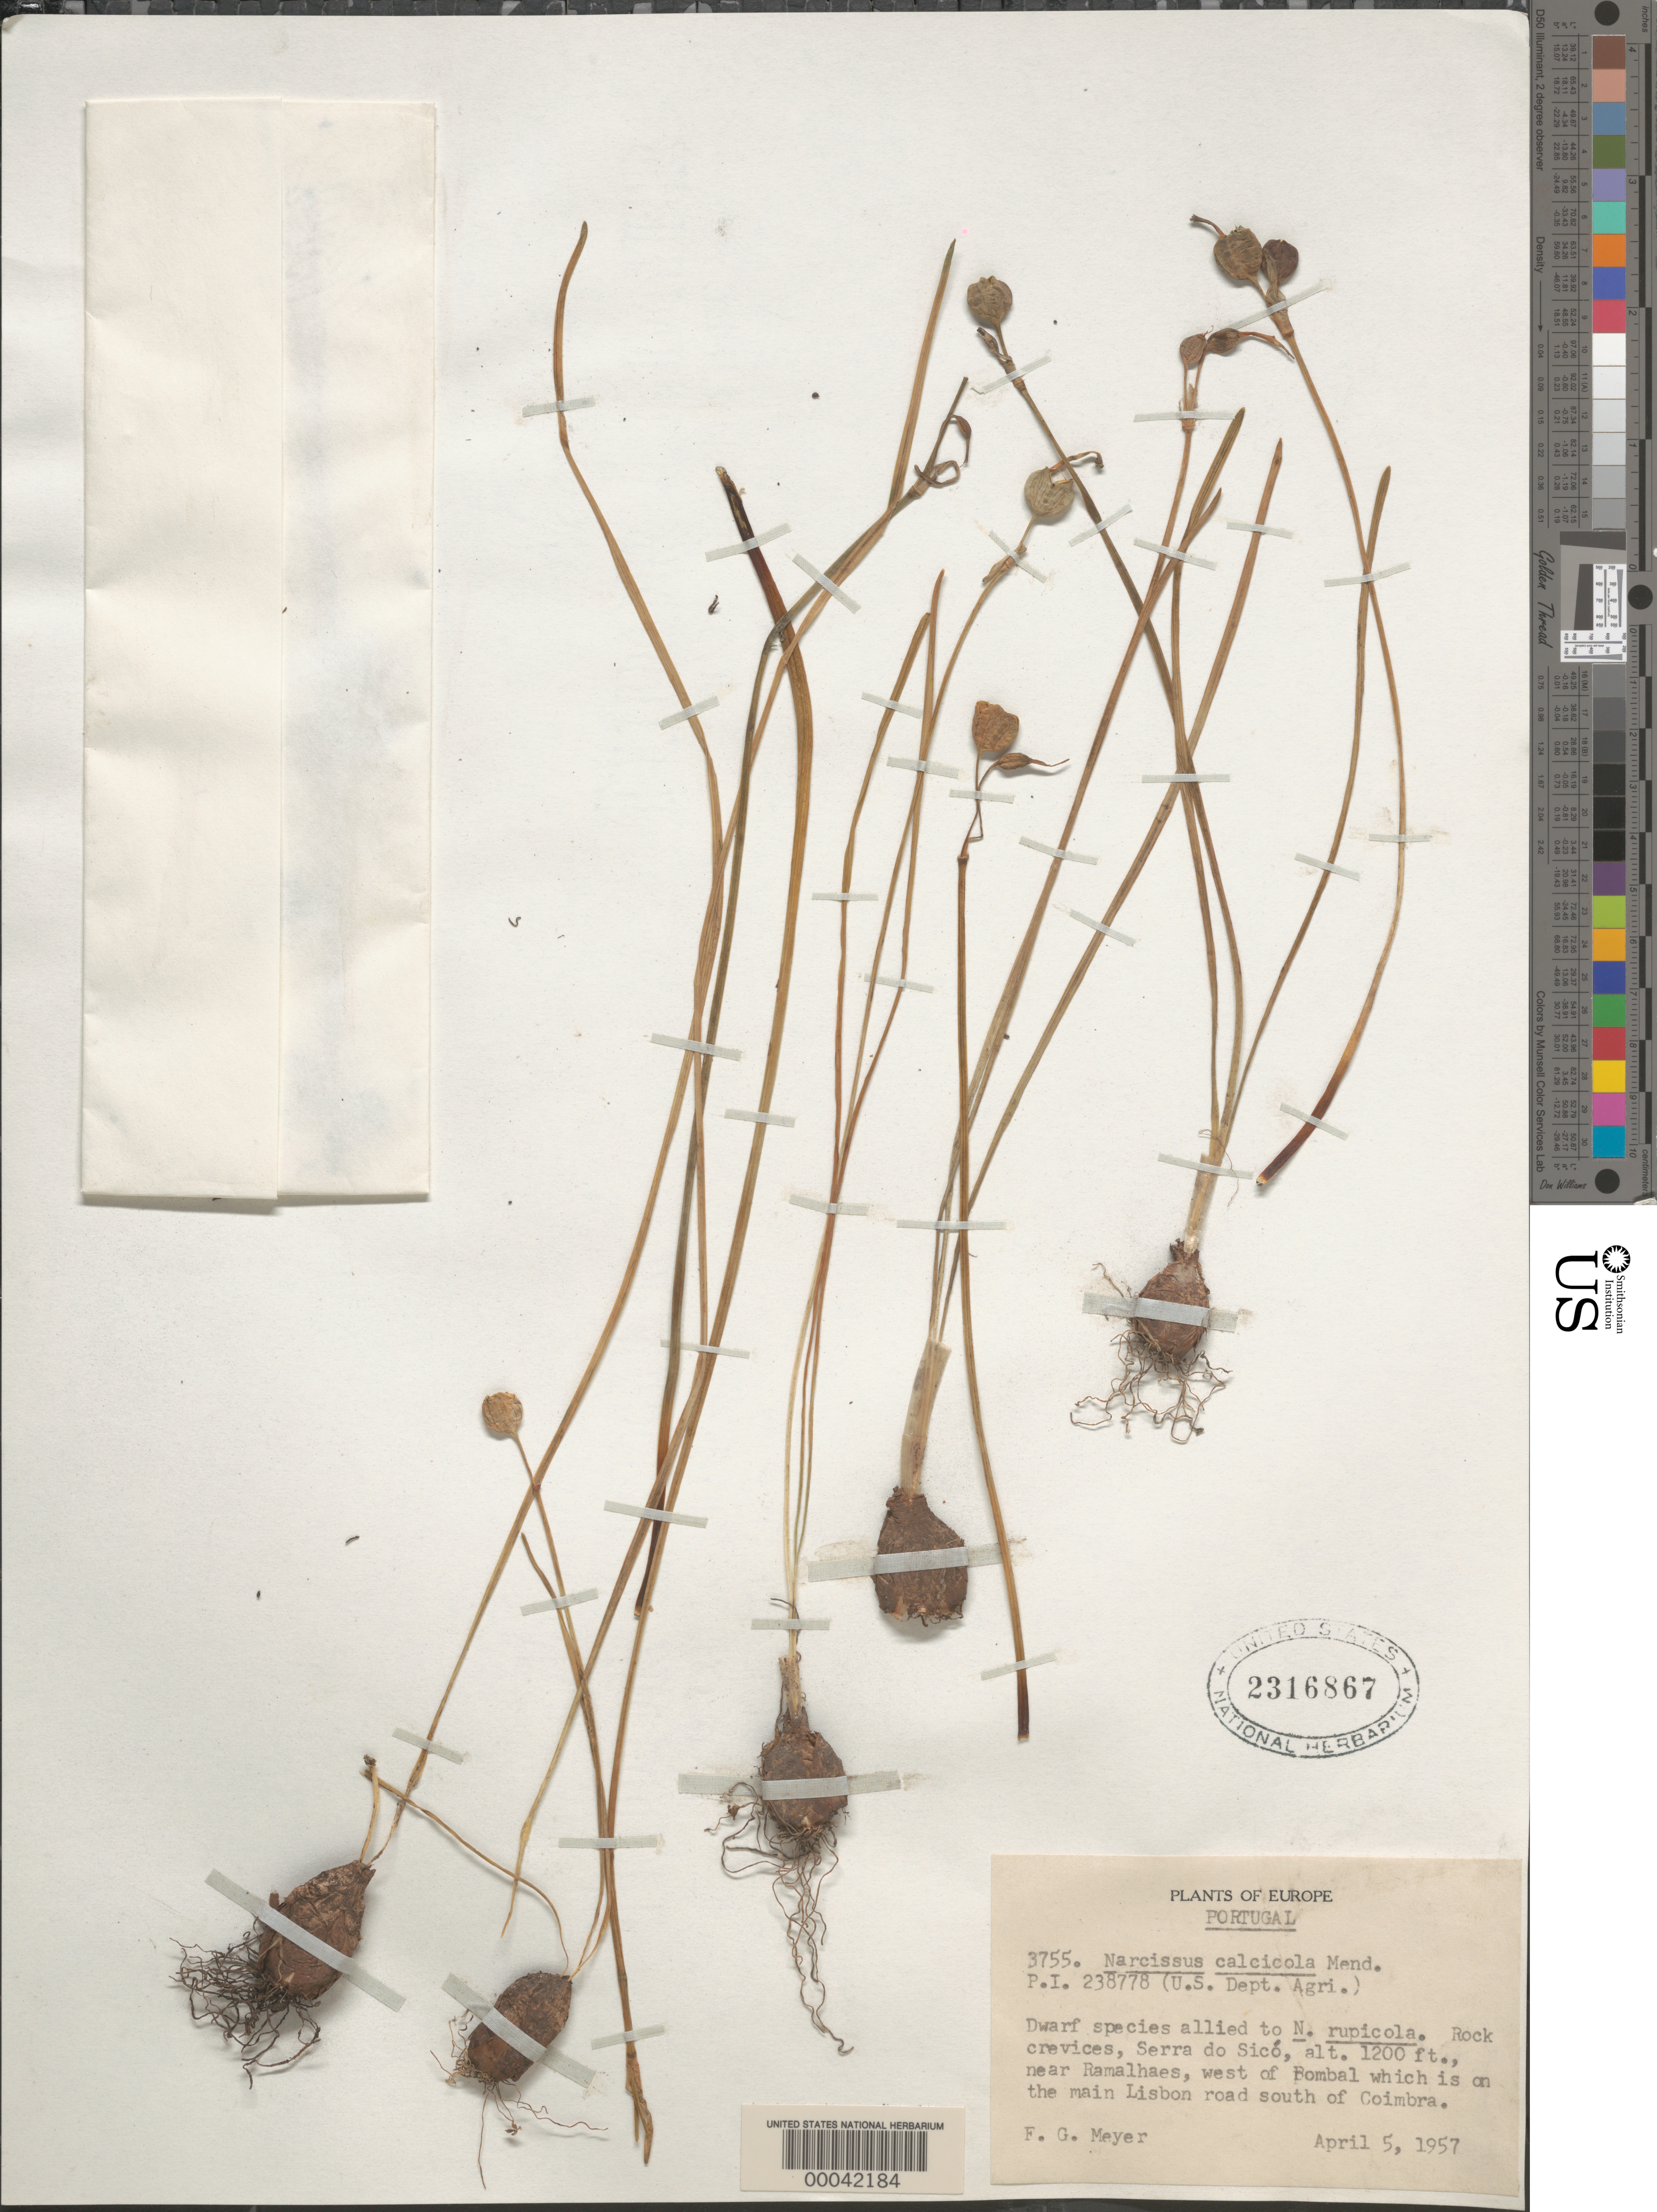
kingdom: Plantae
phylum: Tracheophyta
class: Liliopsida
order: Asparagales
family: Amaryllidaceae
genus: Narcissus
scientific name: Narcissus calcicola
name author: Mendonça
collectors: F. G. Meyer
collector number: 3755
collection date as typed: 05 Apr 1957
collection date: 1957-04-05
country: Portugal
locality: Serra do sico, near ramalhaes w of bombal which is on the main lisbon road s of coimbra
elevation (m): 366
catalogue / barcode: US 2316867